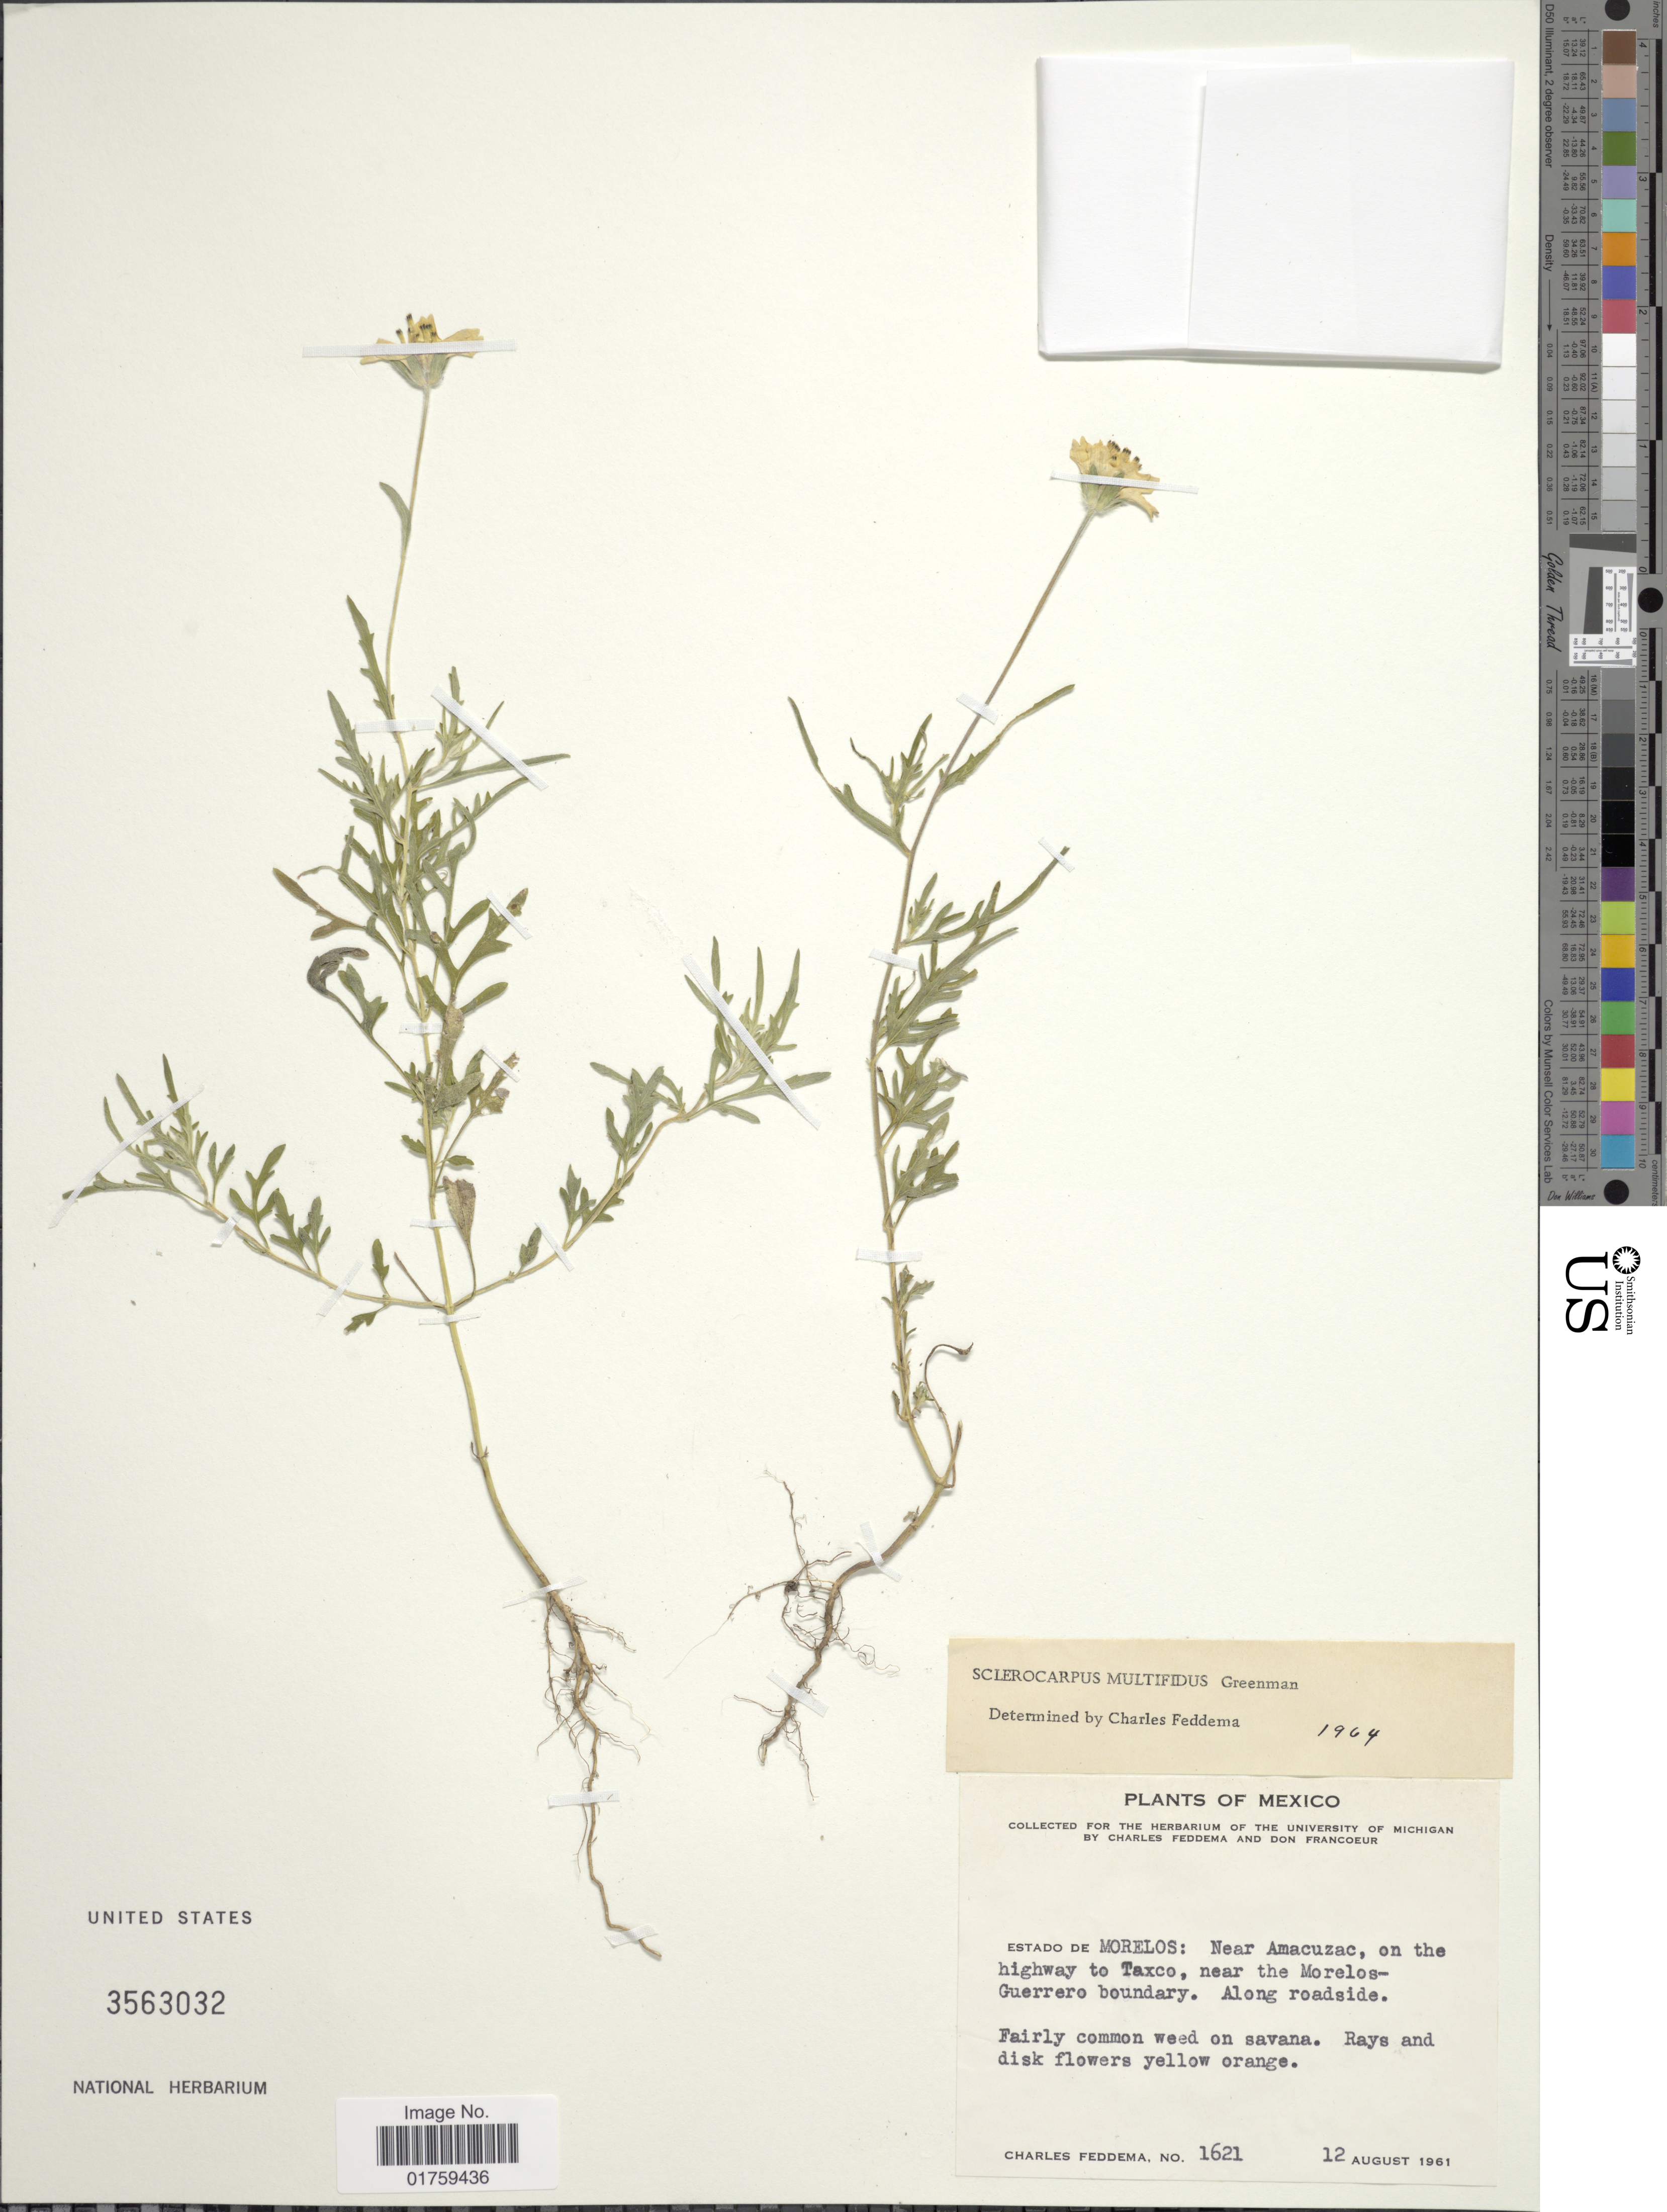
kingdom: Plantae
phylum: Tracheophyta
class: Magnoliopsida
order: Asterales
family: Asteraceae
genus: Sclerocarpus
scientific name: Sclerocarpus multifidus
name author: Greenm.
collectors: C. Feddema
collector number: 1612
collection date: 1961-08-12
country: Mexico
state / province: Morelos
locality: Estado de Morelos: Near Amazuzac, on the highway to Taxco, near the Morelos-Guerrero boundary. Along roadise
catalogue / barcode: US 3563032